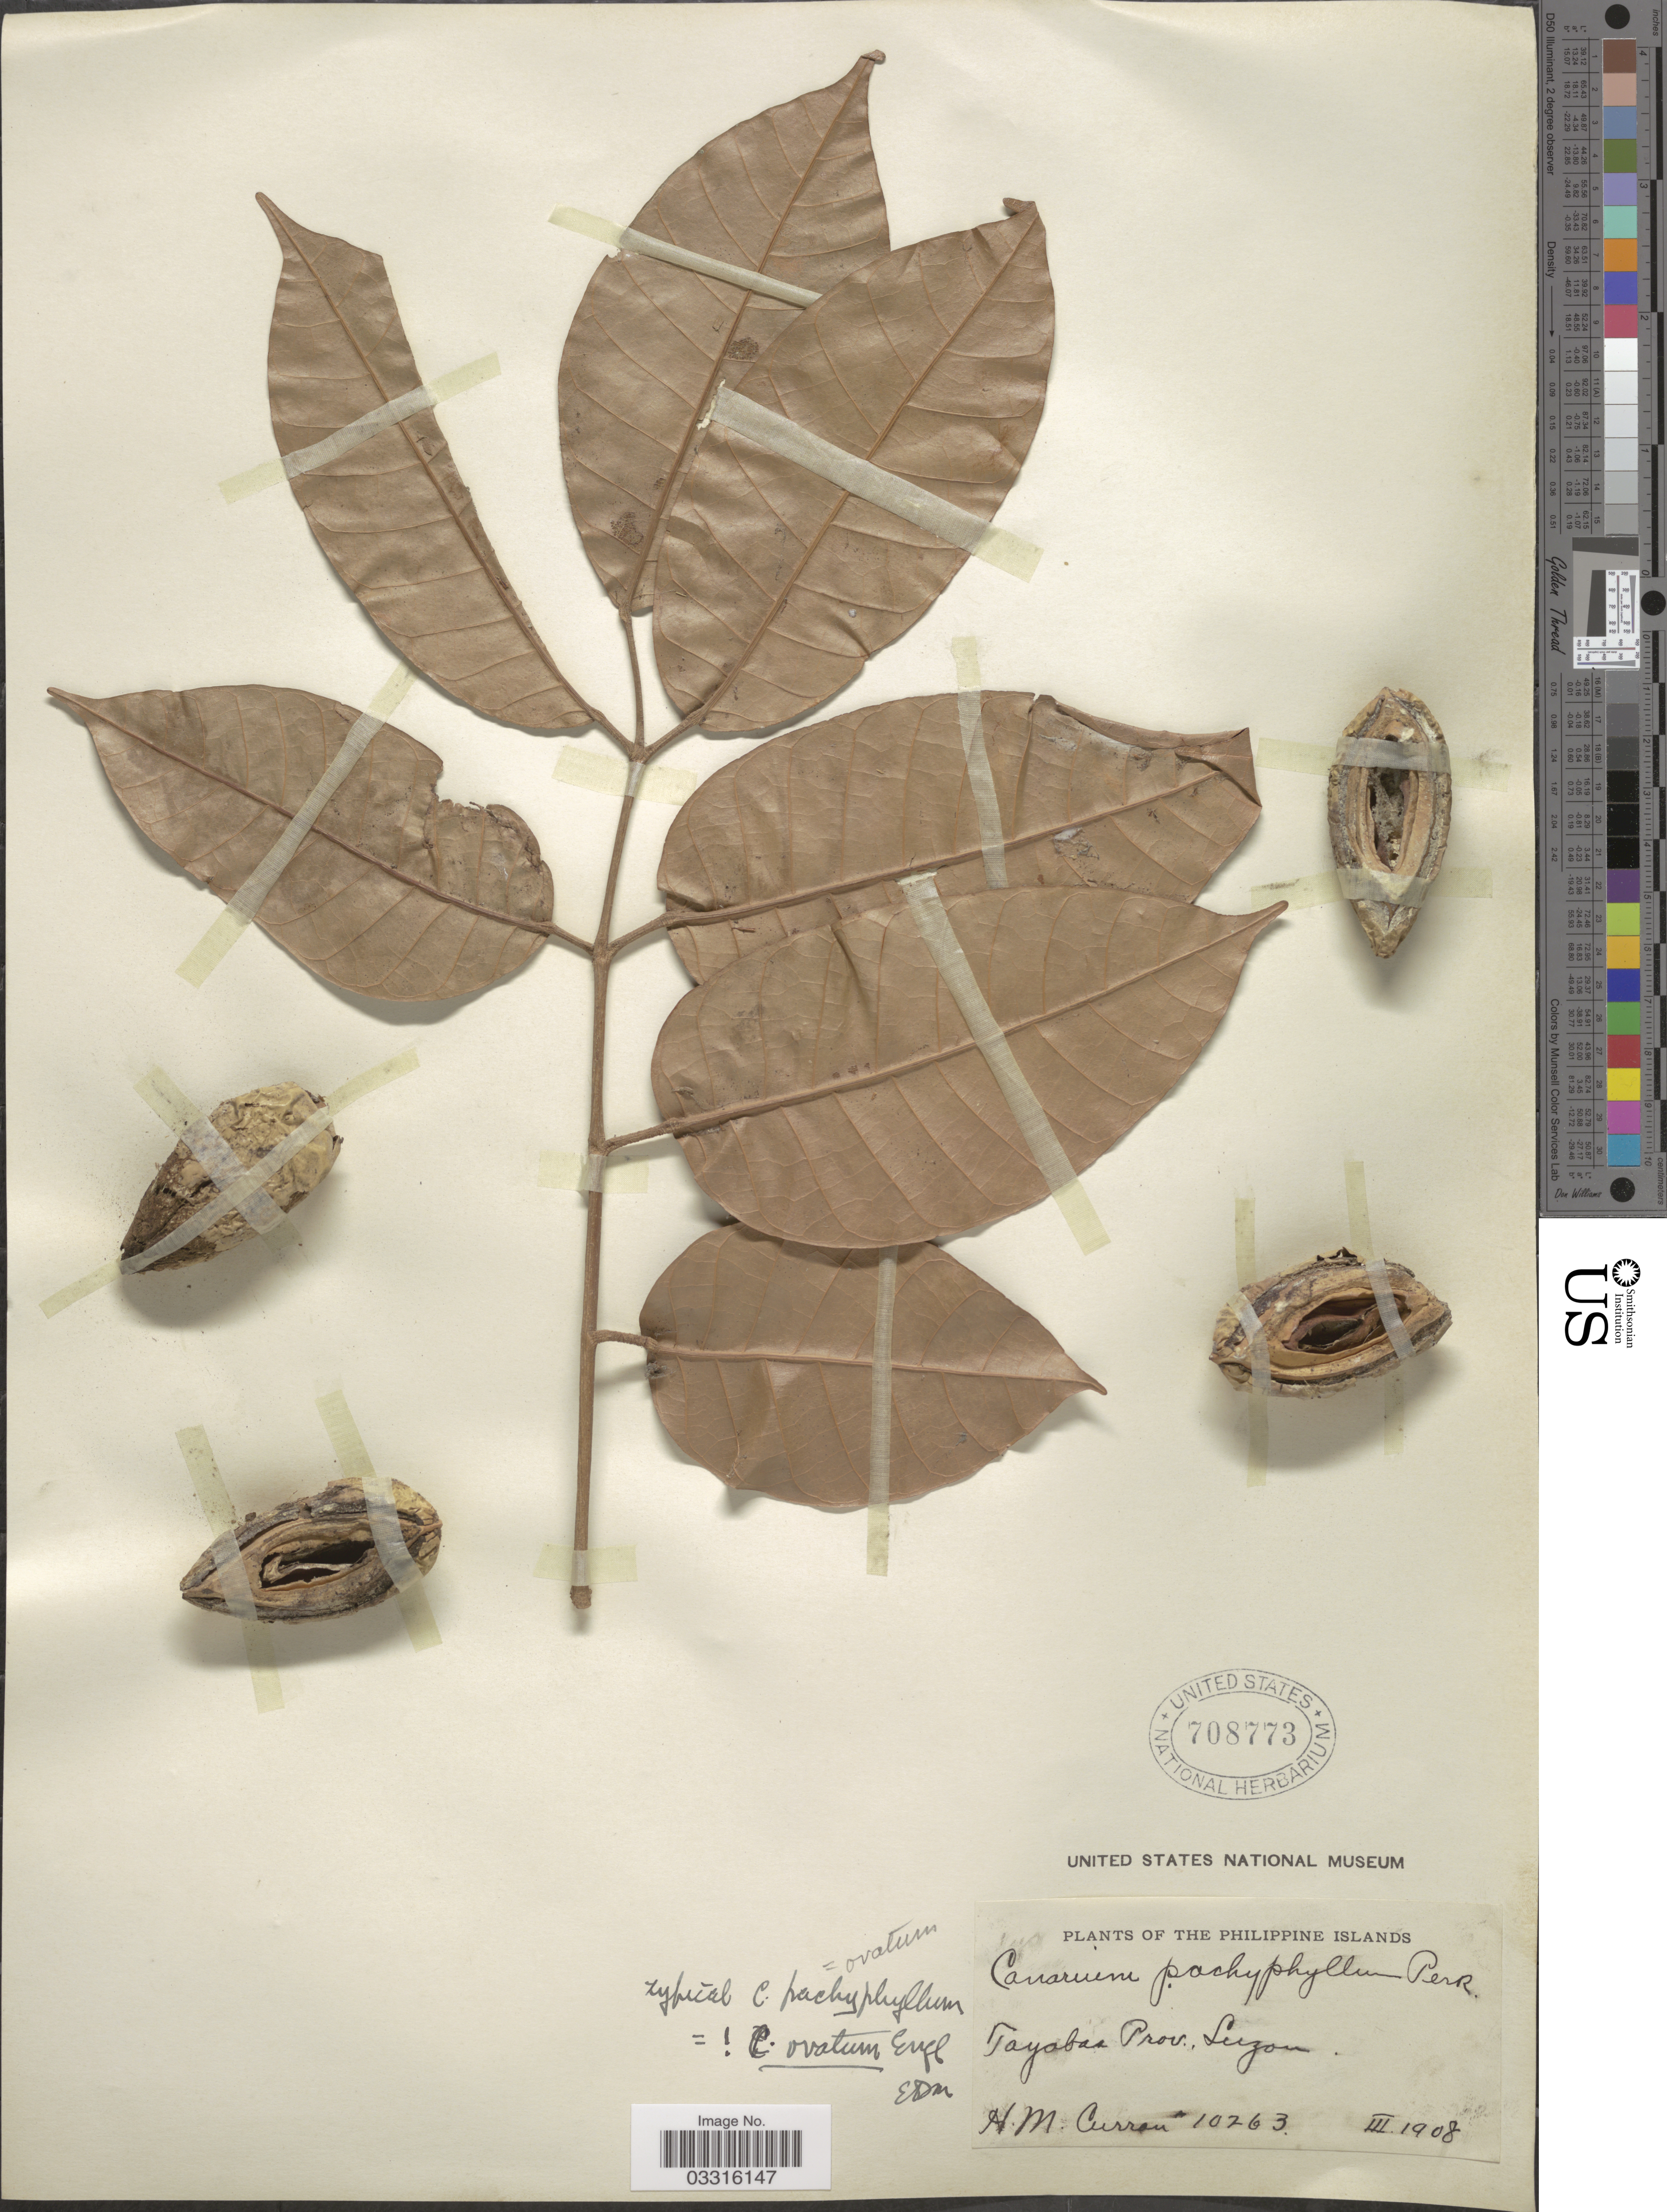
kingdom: Plantae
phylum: Tracheophyta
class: Magnoliopsida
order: Sapindales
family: Burseraceae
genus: Canarium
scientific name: Canarium ovatum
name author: Engl.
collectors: H. M. Curran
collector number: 10263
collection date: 1908-03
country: Philippines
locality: Tayabas Prov., Luzon.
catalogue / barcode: US 708773